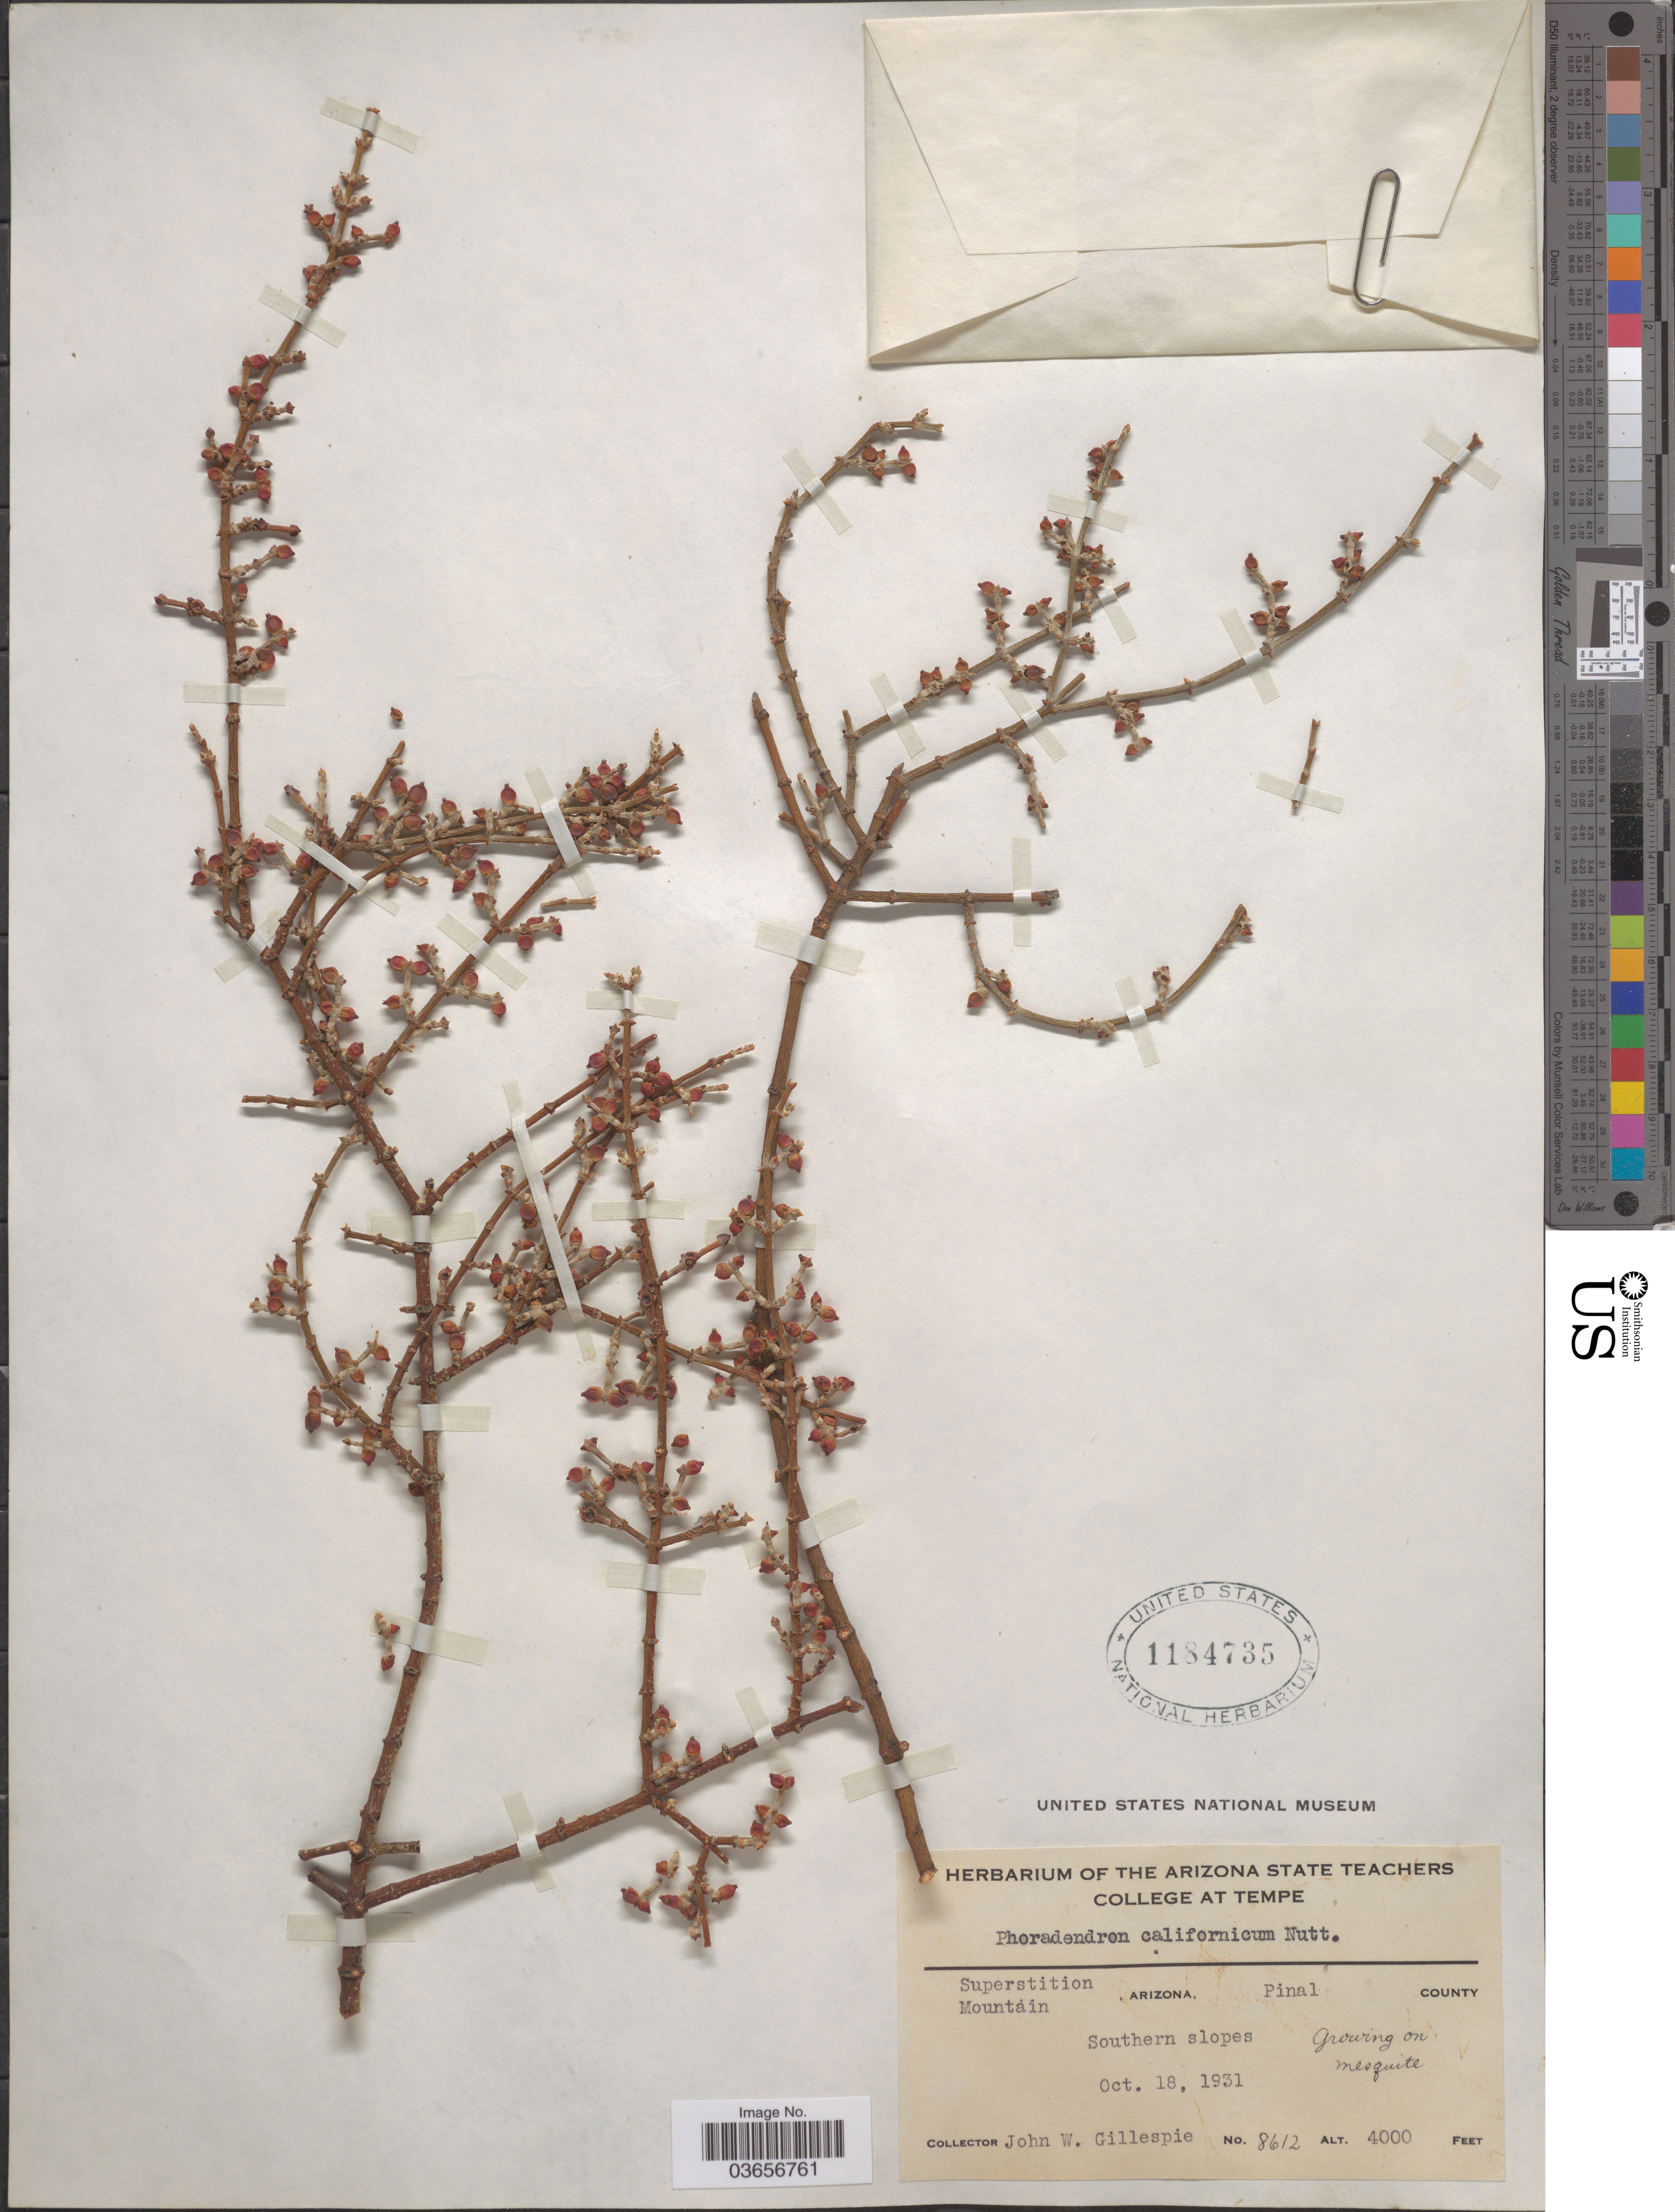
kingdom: Plantae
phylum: Tracheophyta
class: Magnoliopsida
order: Santalales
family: Viscaceae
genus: Phoradendron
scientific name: Phoradendron californicum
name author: Nutt.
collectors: J. W. Gillespie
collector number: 8612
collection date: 1931-10-18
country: United States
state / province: Arizona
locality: Superstition Mountain. Pinal County. Southern slopes. Mesquite.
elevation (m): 1219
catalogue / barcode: US 1184735